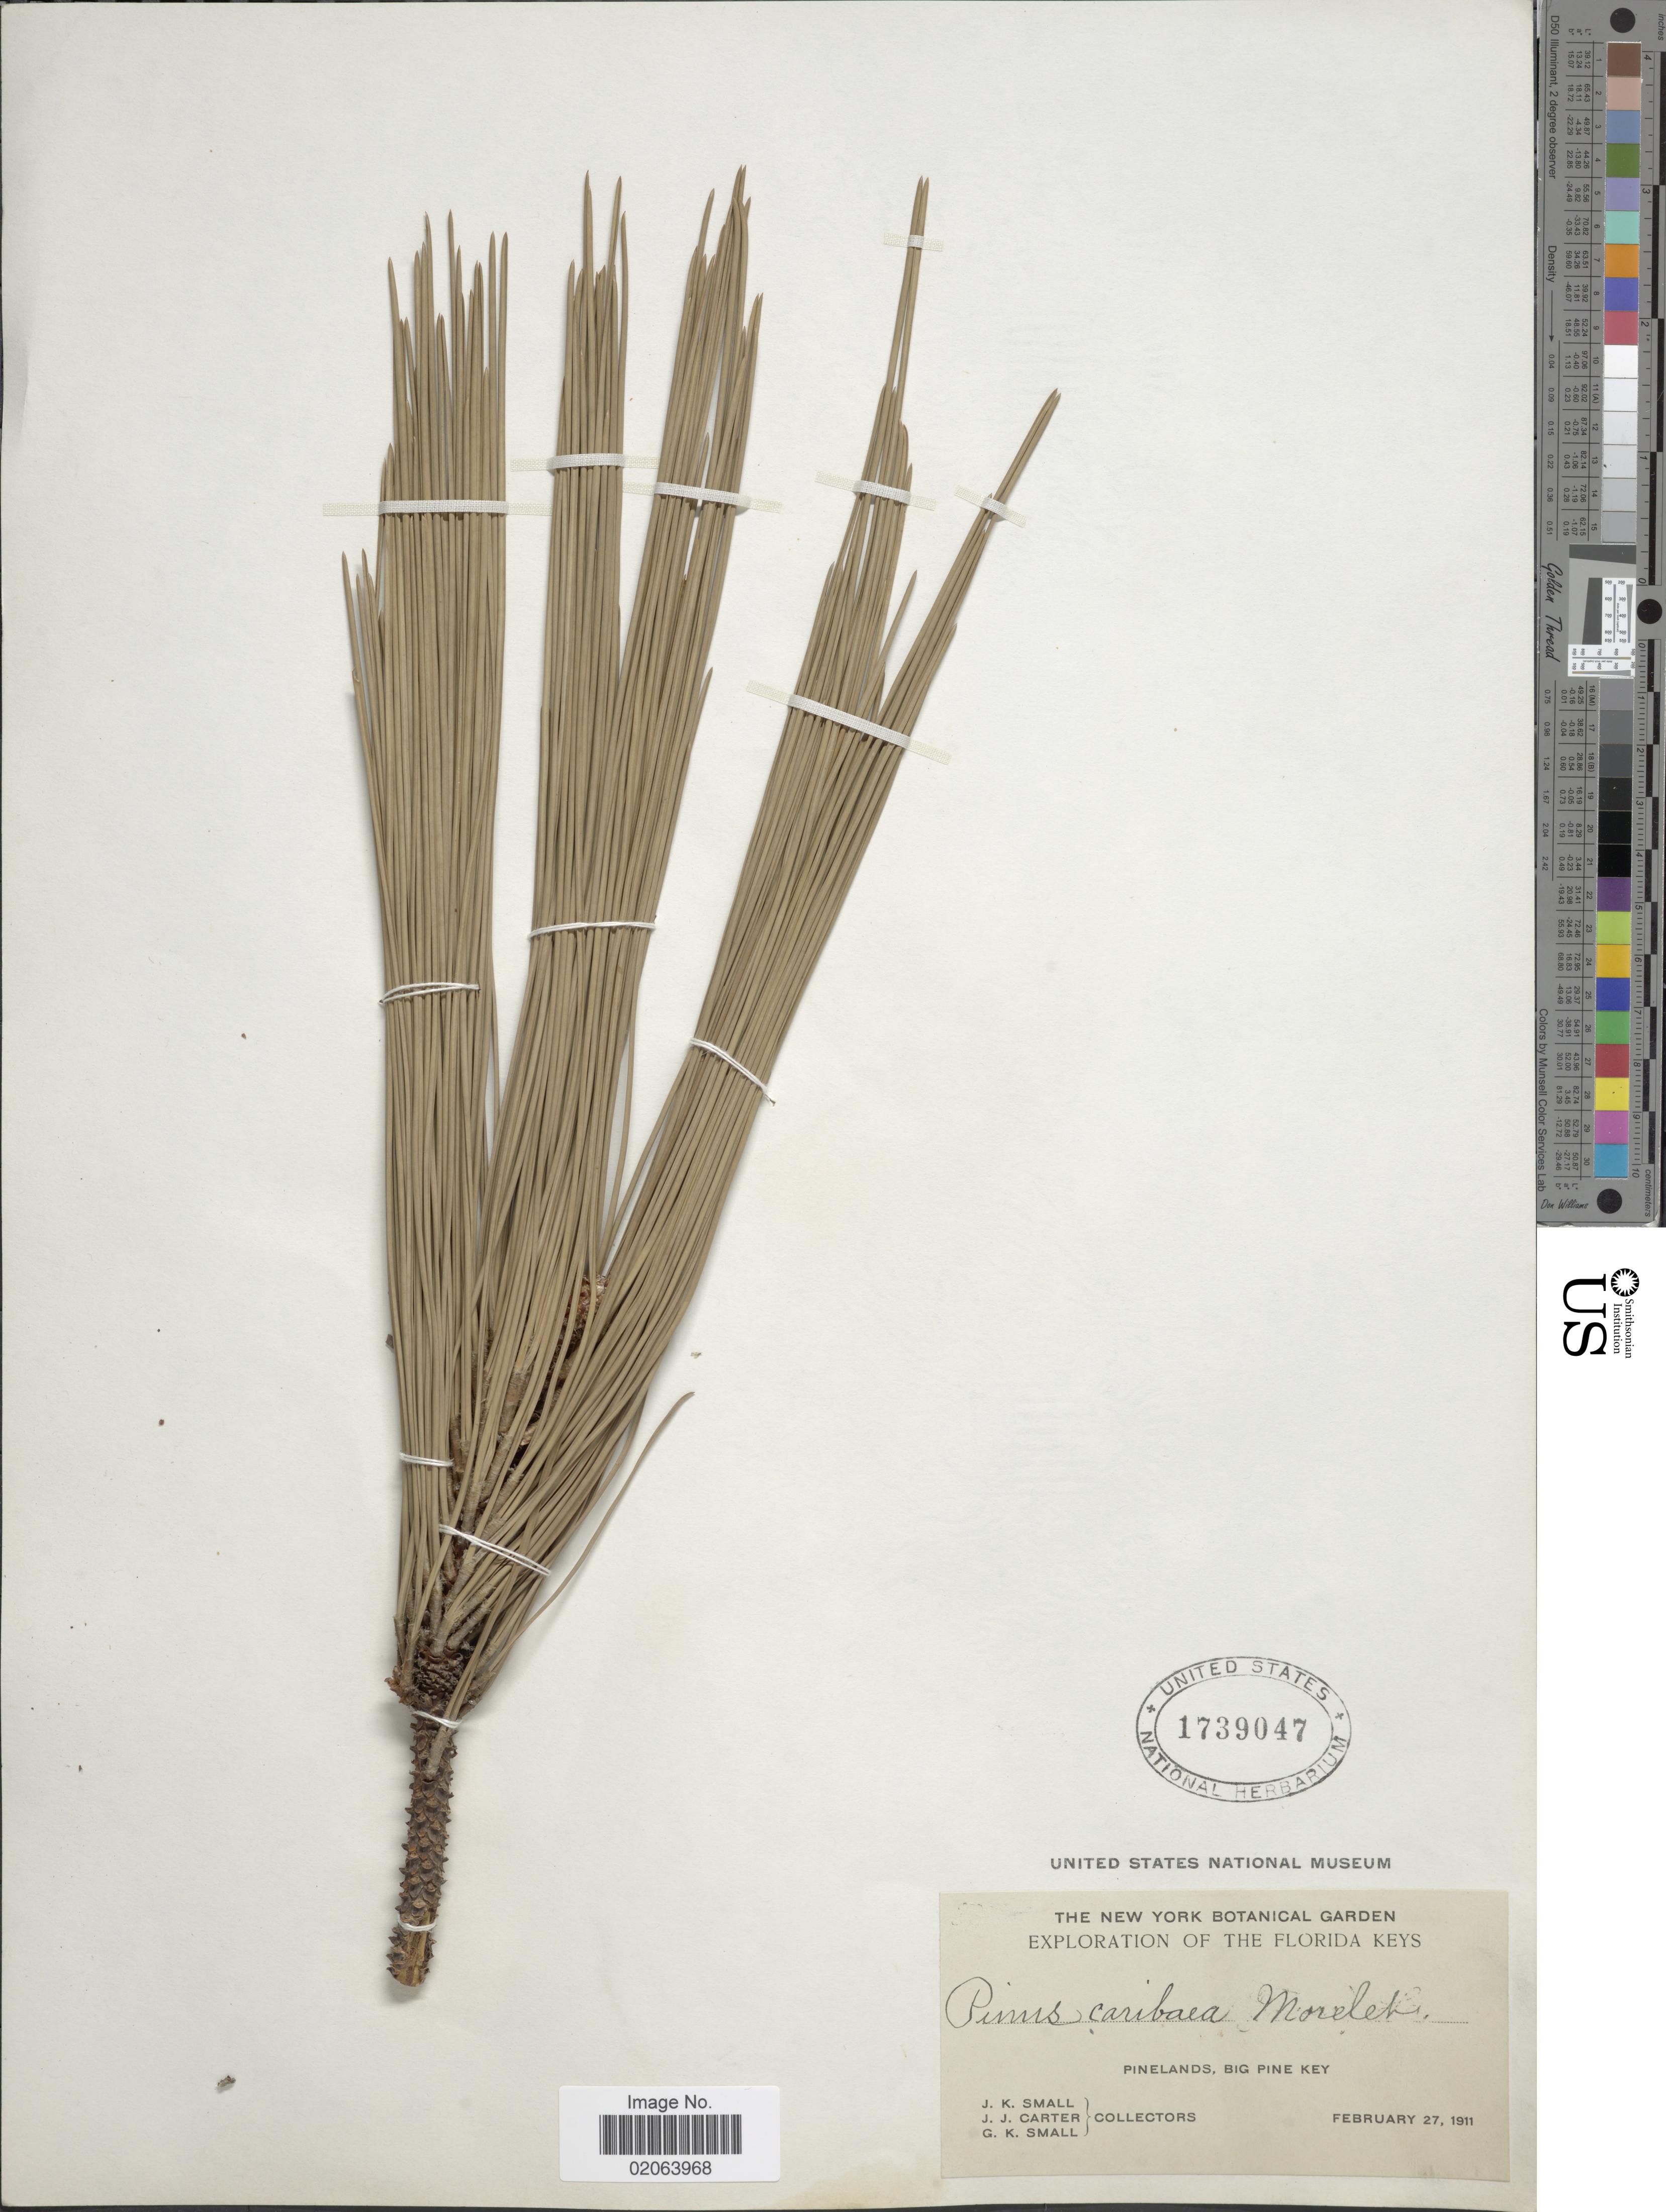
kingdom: Plantae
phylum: Tracheophyta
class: Pinopsida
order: Pinales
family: Pinaceae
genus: Pinus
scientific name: Pinus elliottii var. densa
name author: Little & K.W. Dorman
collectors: J. K. Small, J. Carter & G. K. Small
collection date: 1911-02-27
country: United States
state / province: Florida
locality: Florida Keys. Big Pine Key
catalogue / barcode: US 1739047